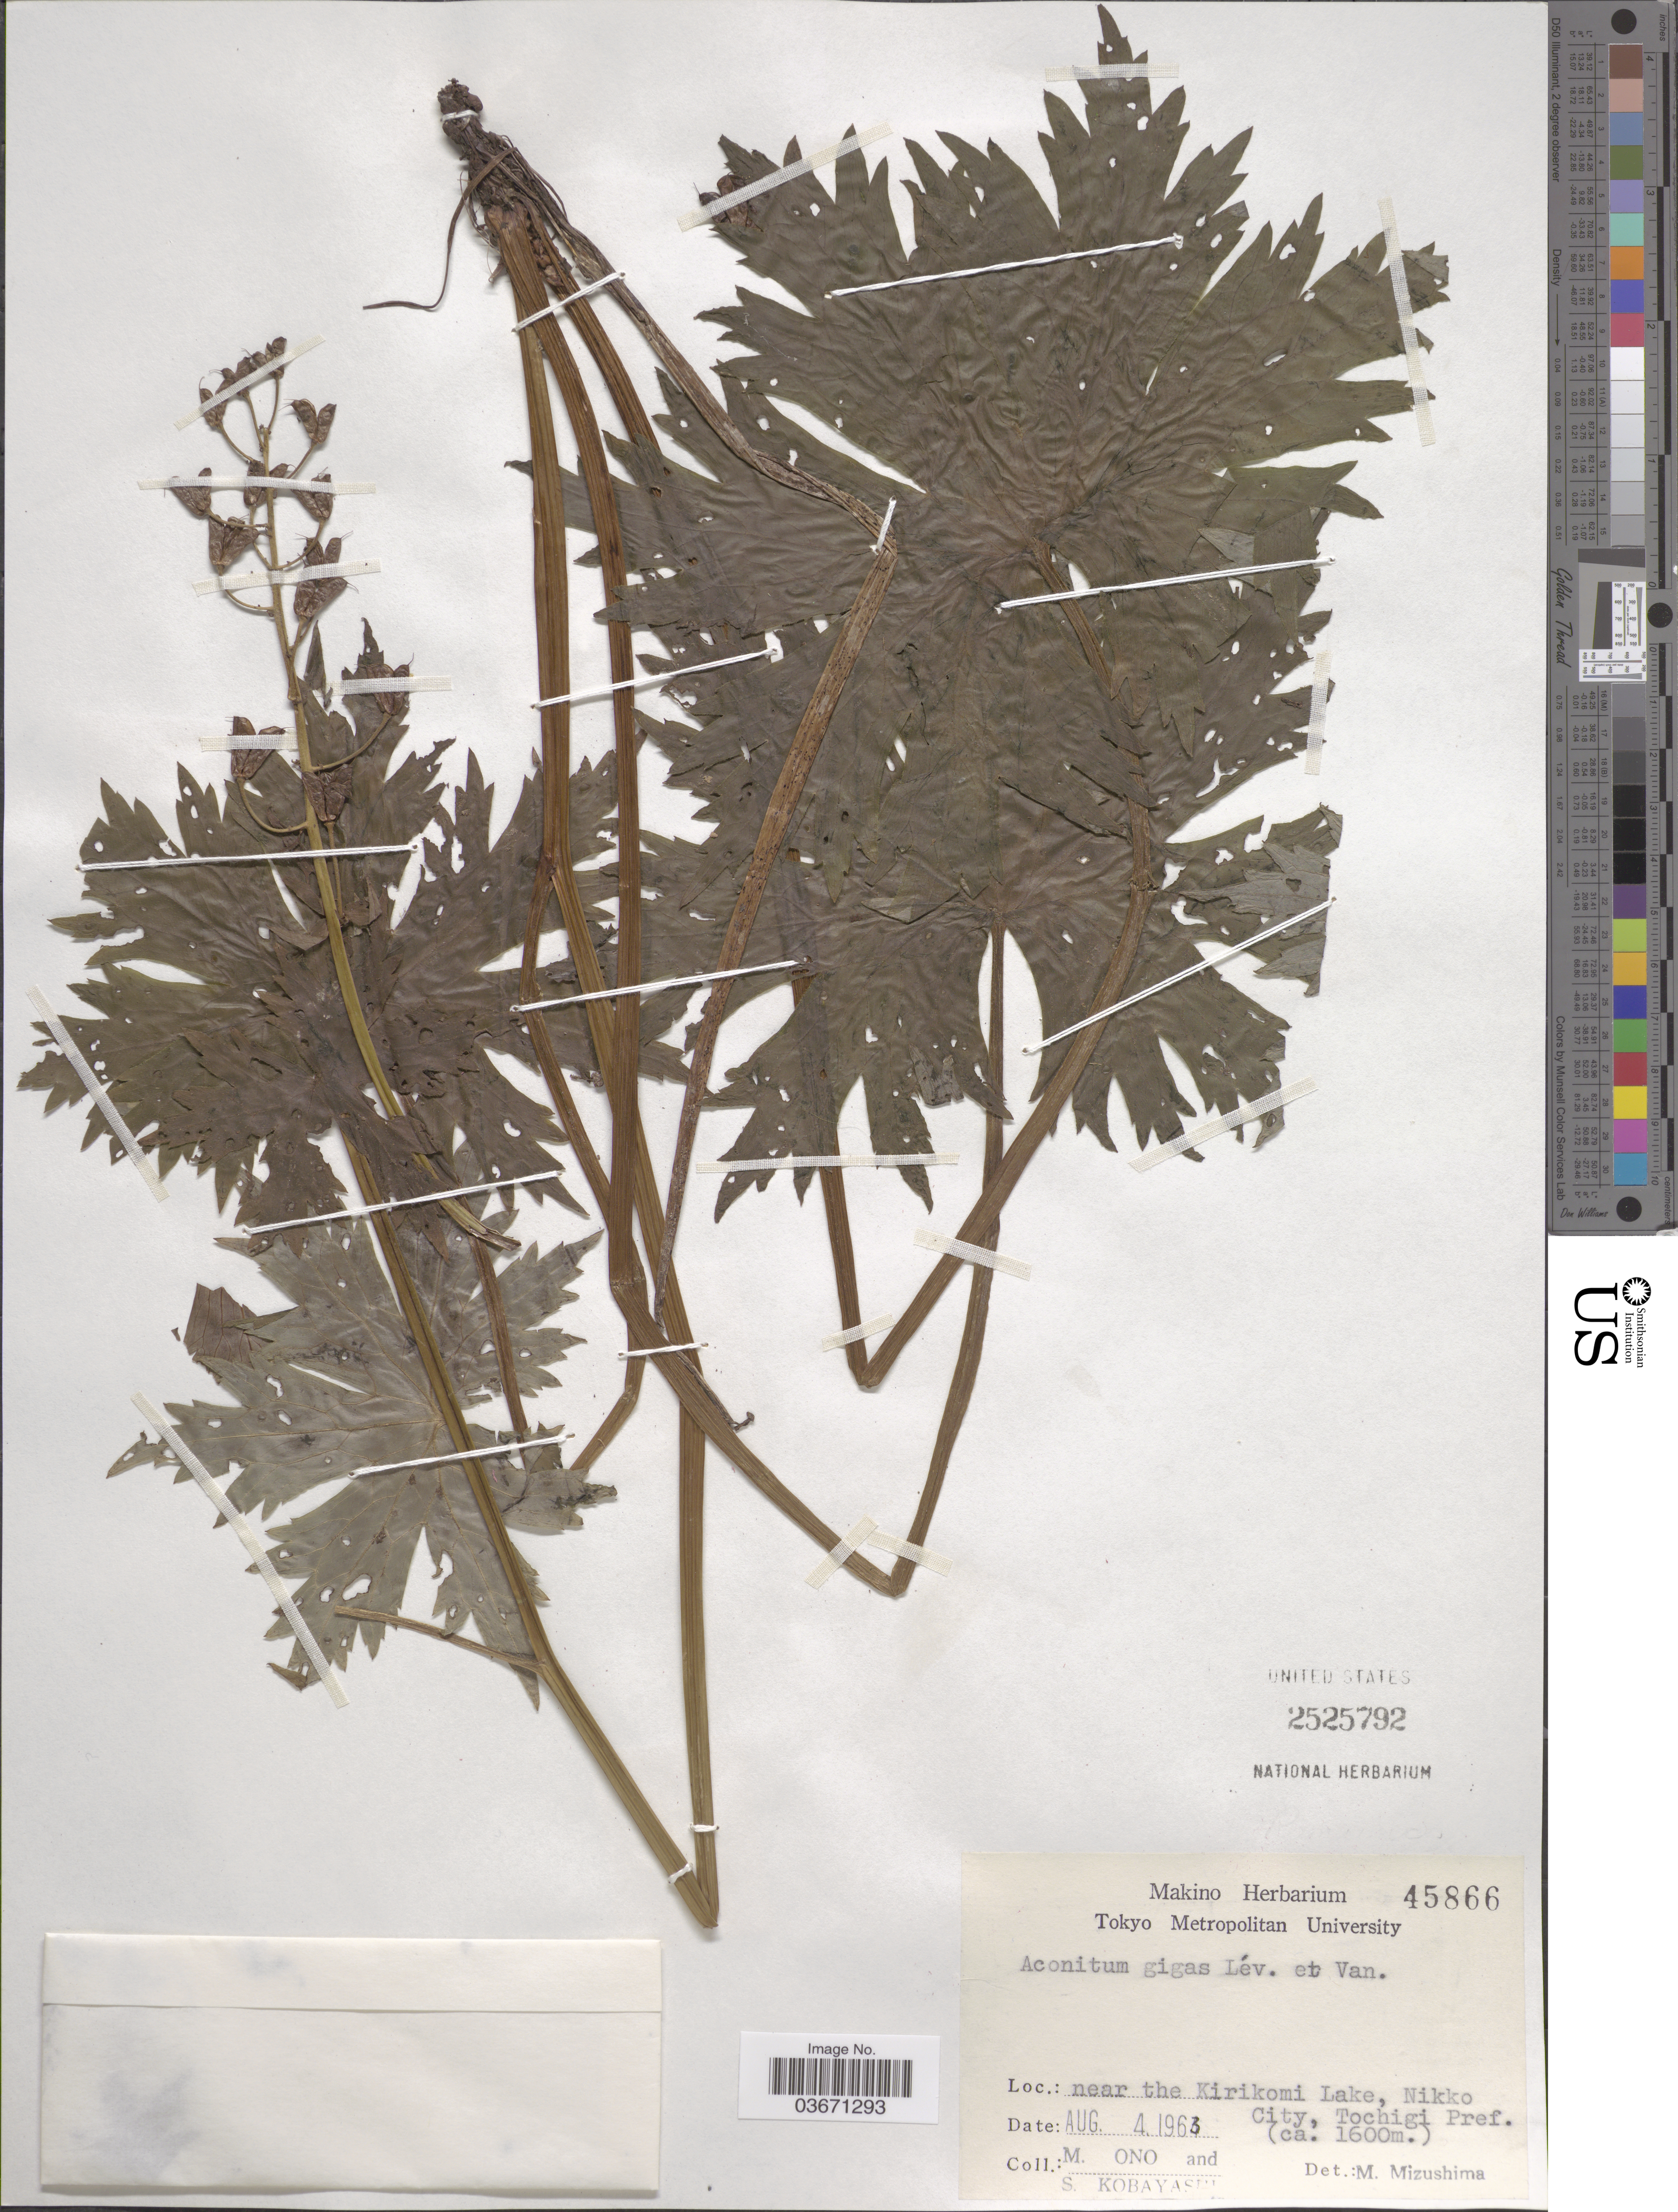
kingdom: Plantae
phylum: Tracheophyta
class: Magnoliopsida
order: Ranunculales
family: Ranunculaceae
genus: Aconitum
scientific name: Aconitum gigas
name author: H. Lév. & Vaniot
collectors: M. Ono & S. Kobayashi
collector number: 45866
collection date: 1963-08-04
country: Japan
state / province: Totigi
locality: Near the Kirikomi Lake, Nikko City, Tochigi Pref.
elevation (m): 1600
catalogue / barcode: US 2525792